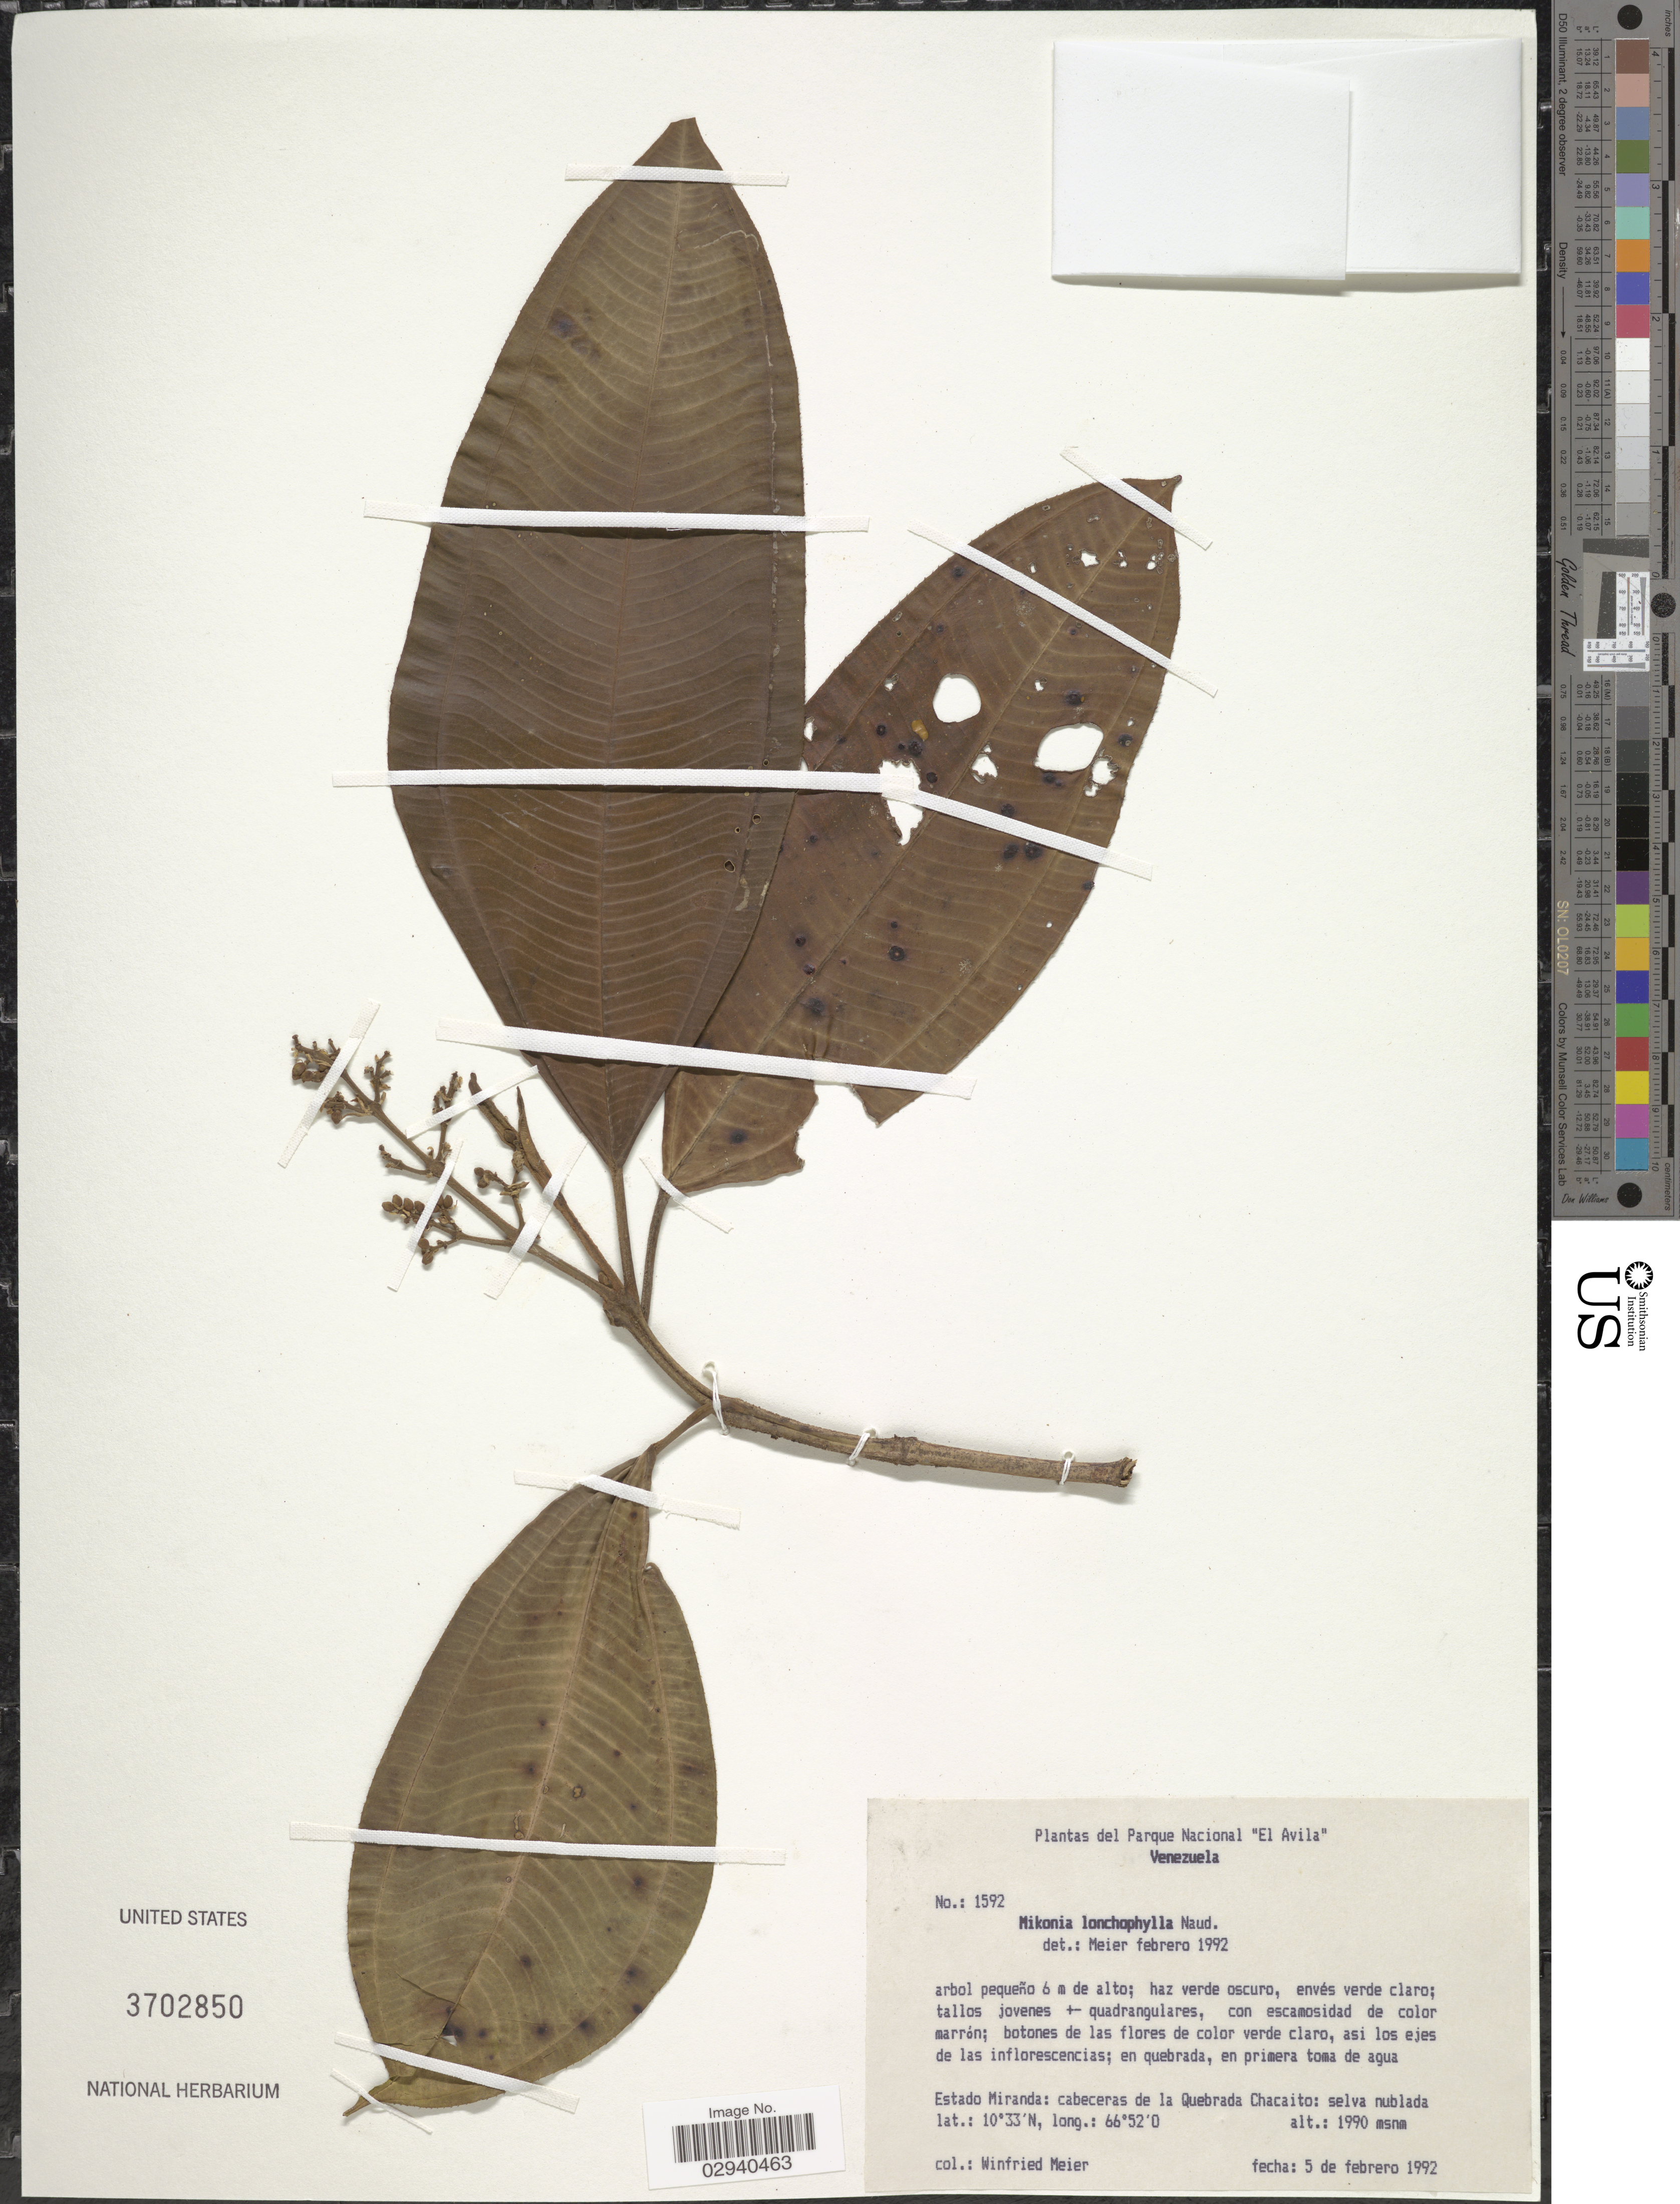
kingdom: Plantae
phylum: Tracheophyta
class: Magnoliopsida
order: Myrtales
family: Melastomataceae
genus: Miconia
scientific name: Miconia lonchophylla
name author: Naudin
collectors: W. Meier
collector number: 1592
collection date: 1992-02-05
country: Venezuela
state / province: Miranda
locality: Cabeceras de la Quebrada Chacaito.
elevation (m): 1990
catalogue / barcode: US 3702850